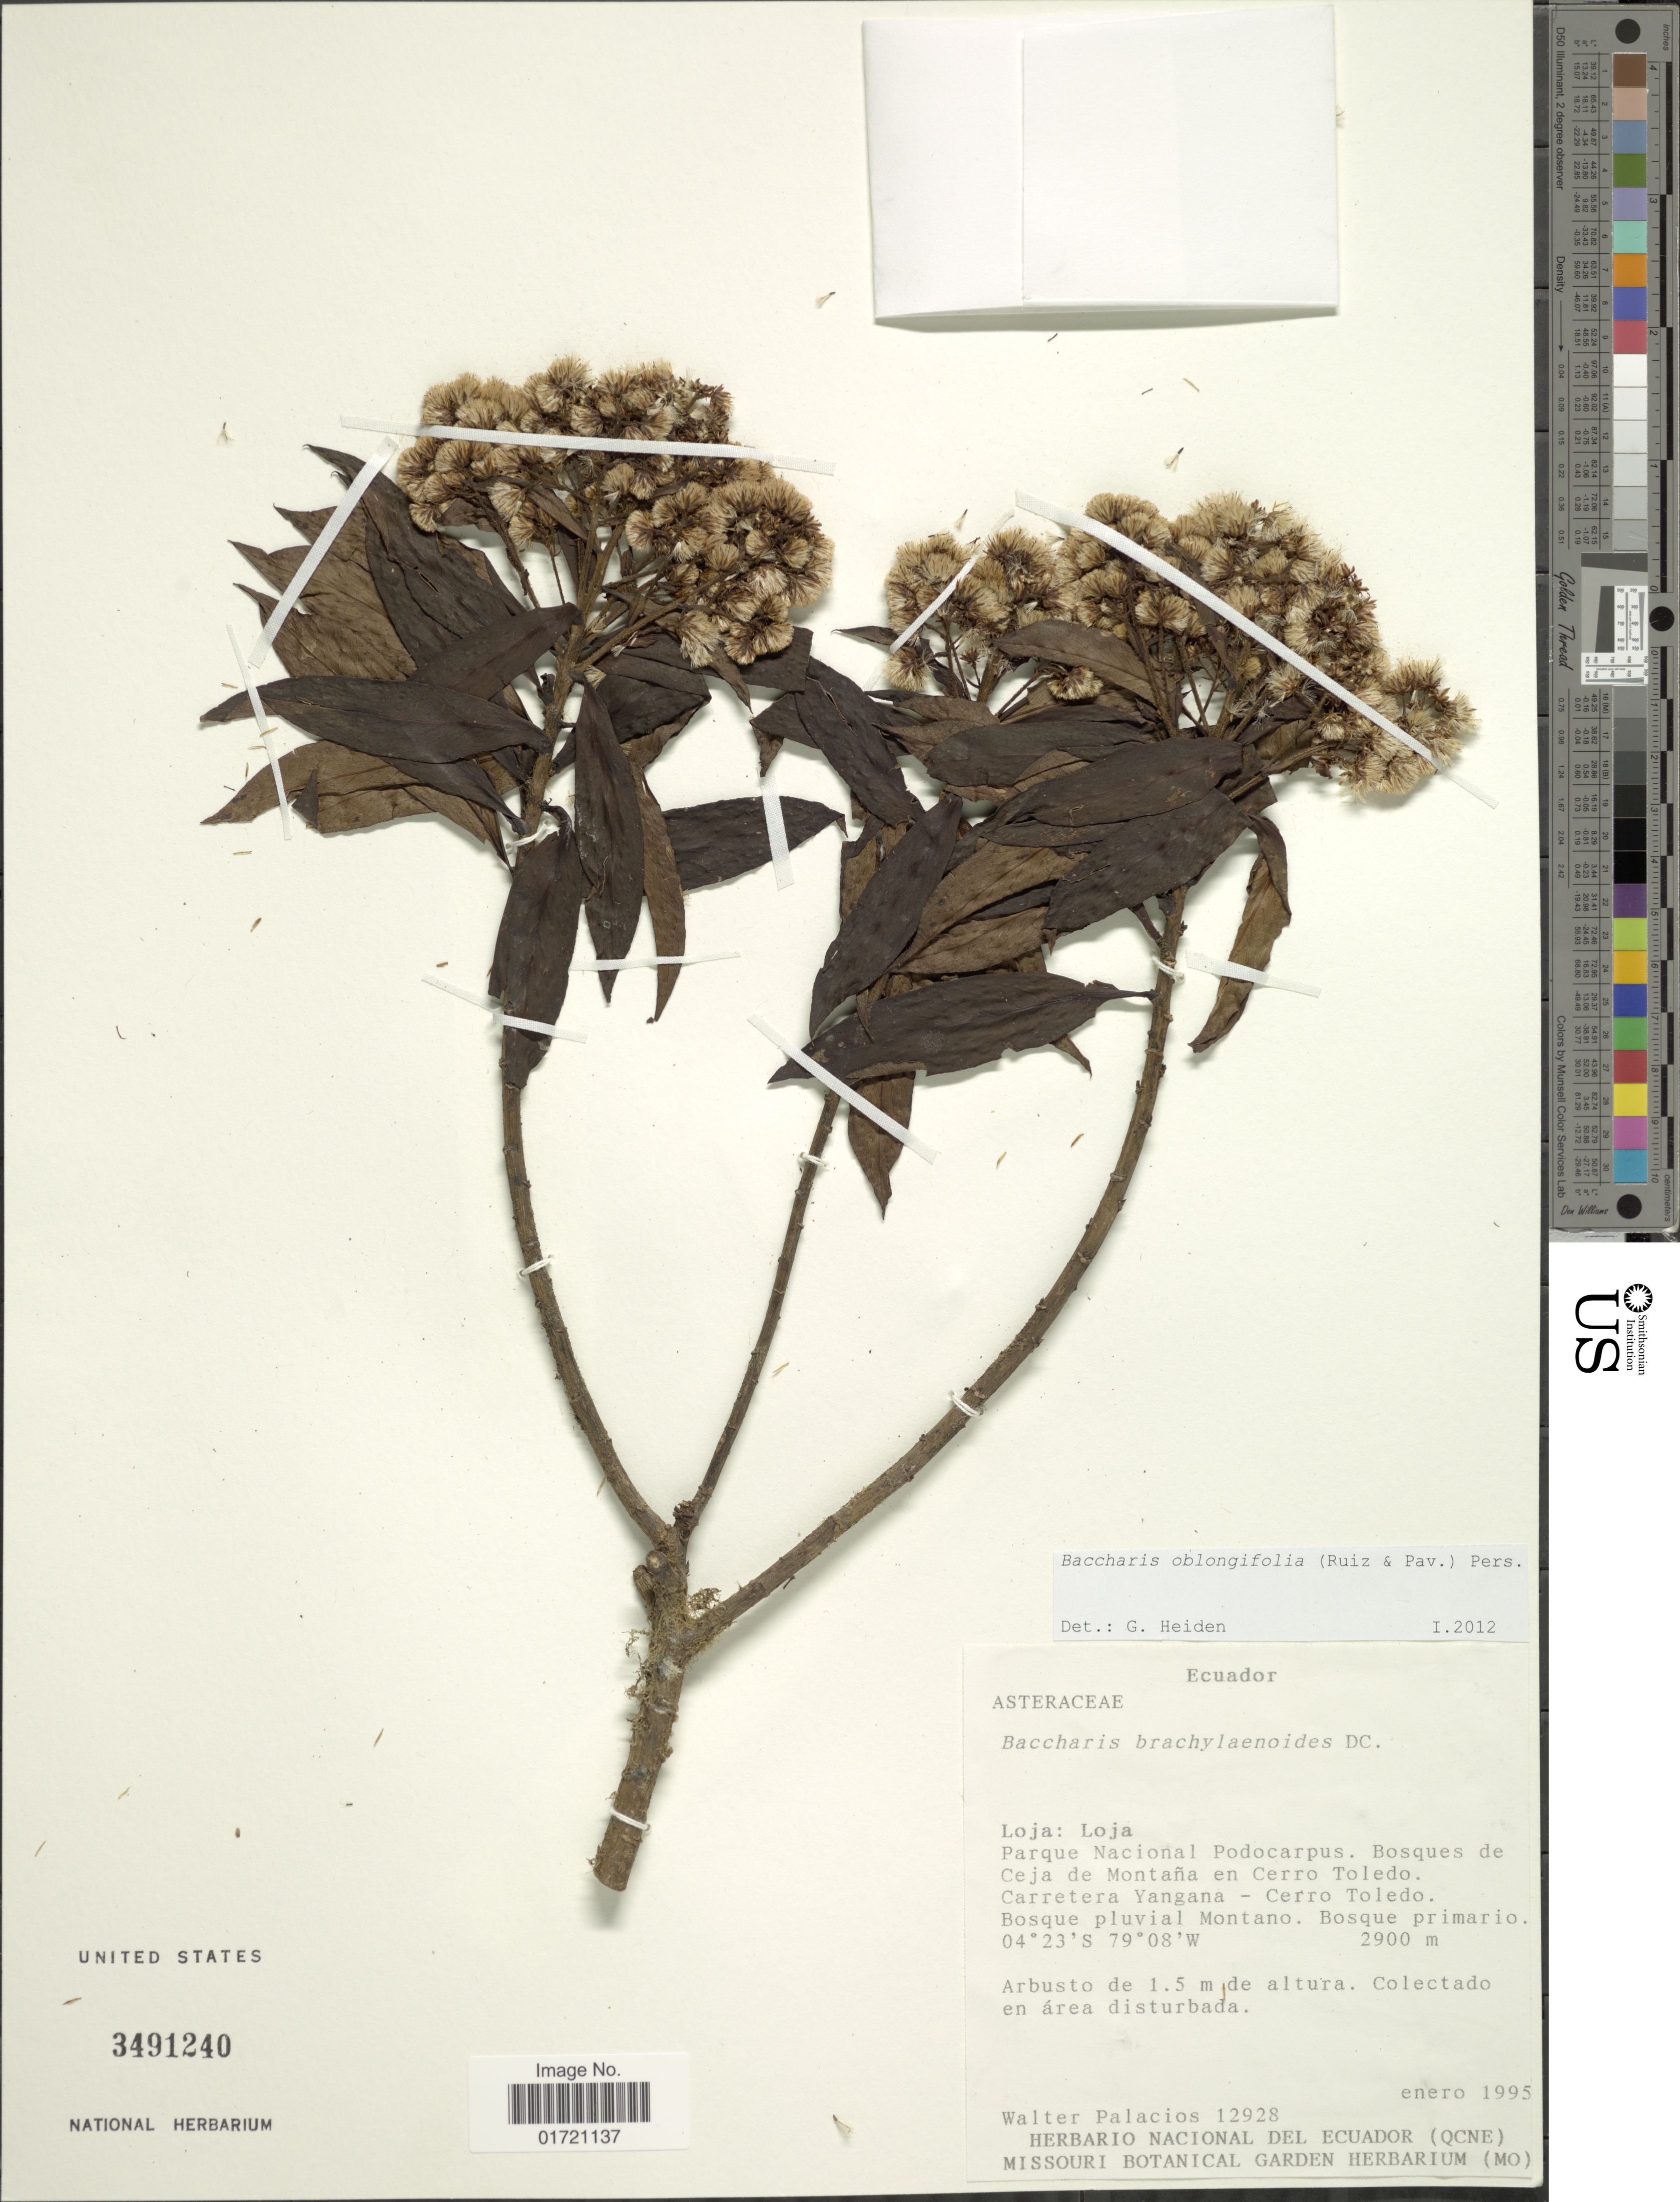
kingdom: Plantae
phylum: Tracheophyta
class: Magnoliopsida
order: Asterales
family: Asteraceae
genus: Baccharis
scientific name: Baccharis oblongifolia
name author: (Ruiz & Pav.) Pers.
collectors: W. Palacios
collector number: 12928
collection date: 1995-01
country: Ecuador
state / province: Loja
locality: Loja: Loja. Parque Nacional Podocarpus. Bosques de Ceja de Montaña en Cerro Toledo. Carretera Yangana - Cerro Toledo.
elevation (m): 2900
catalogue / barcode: US 3491240